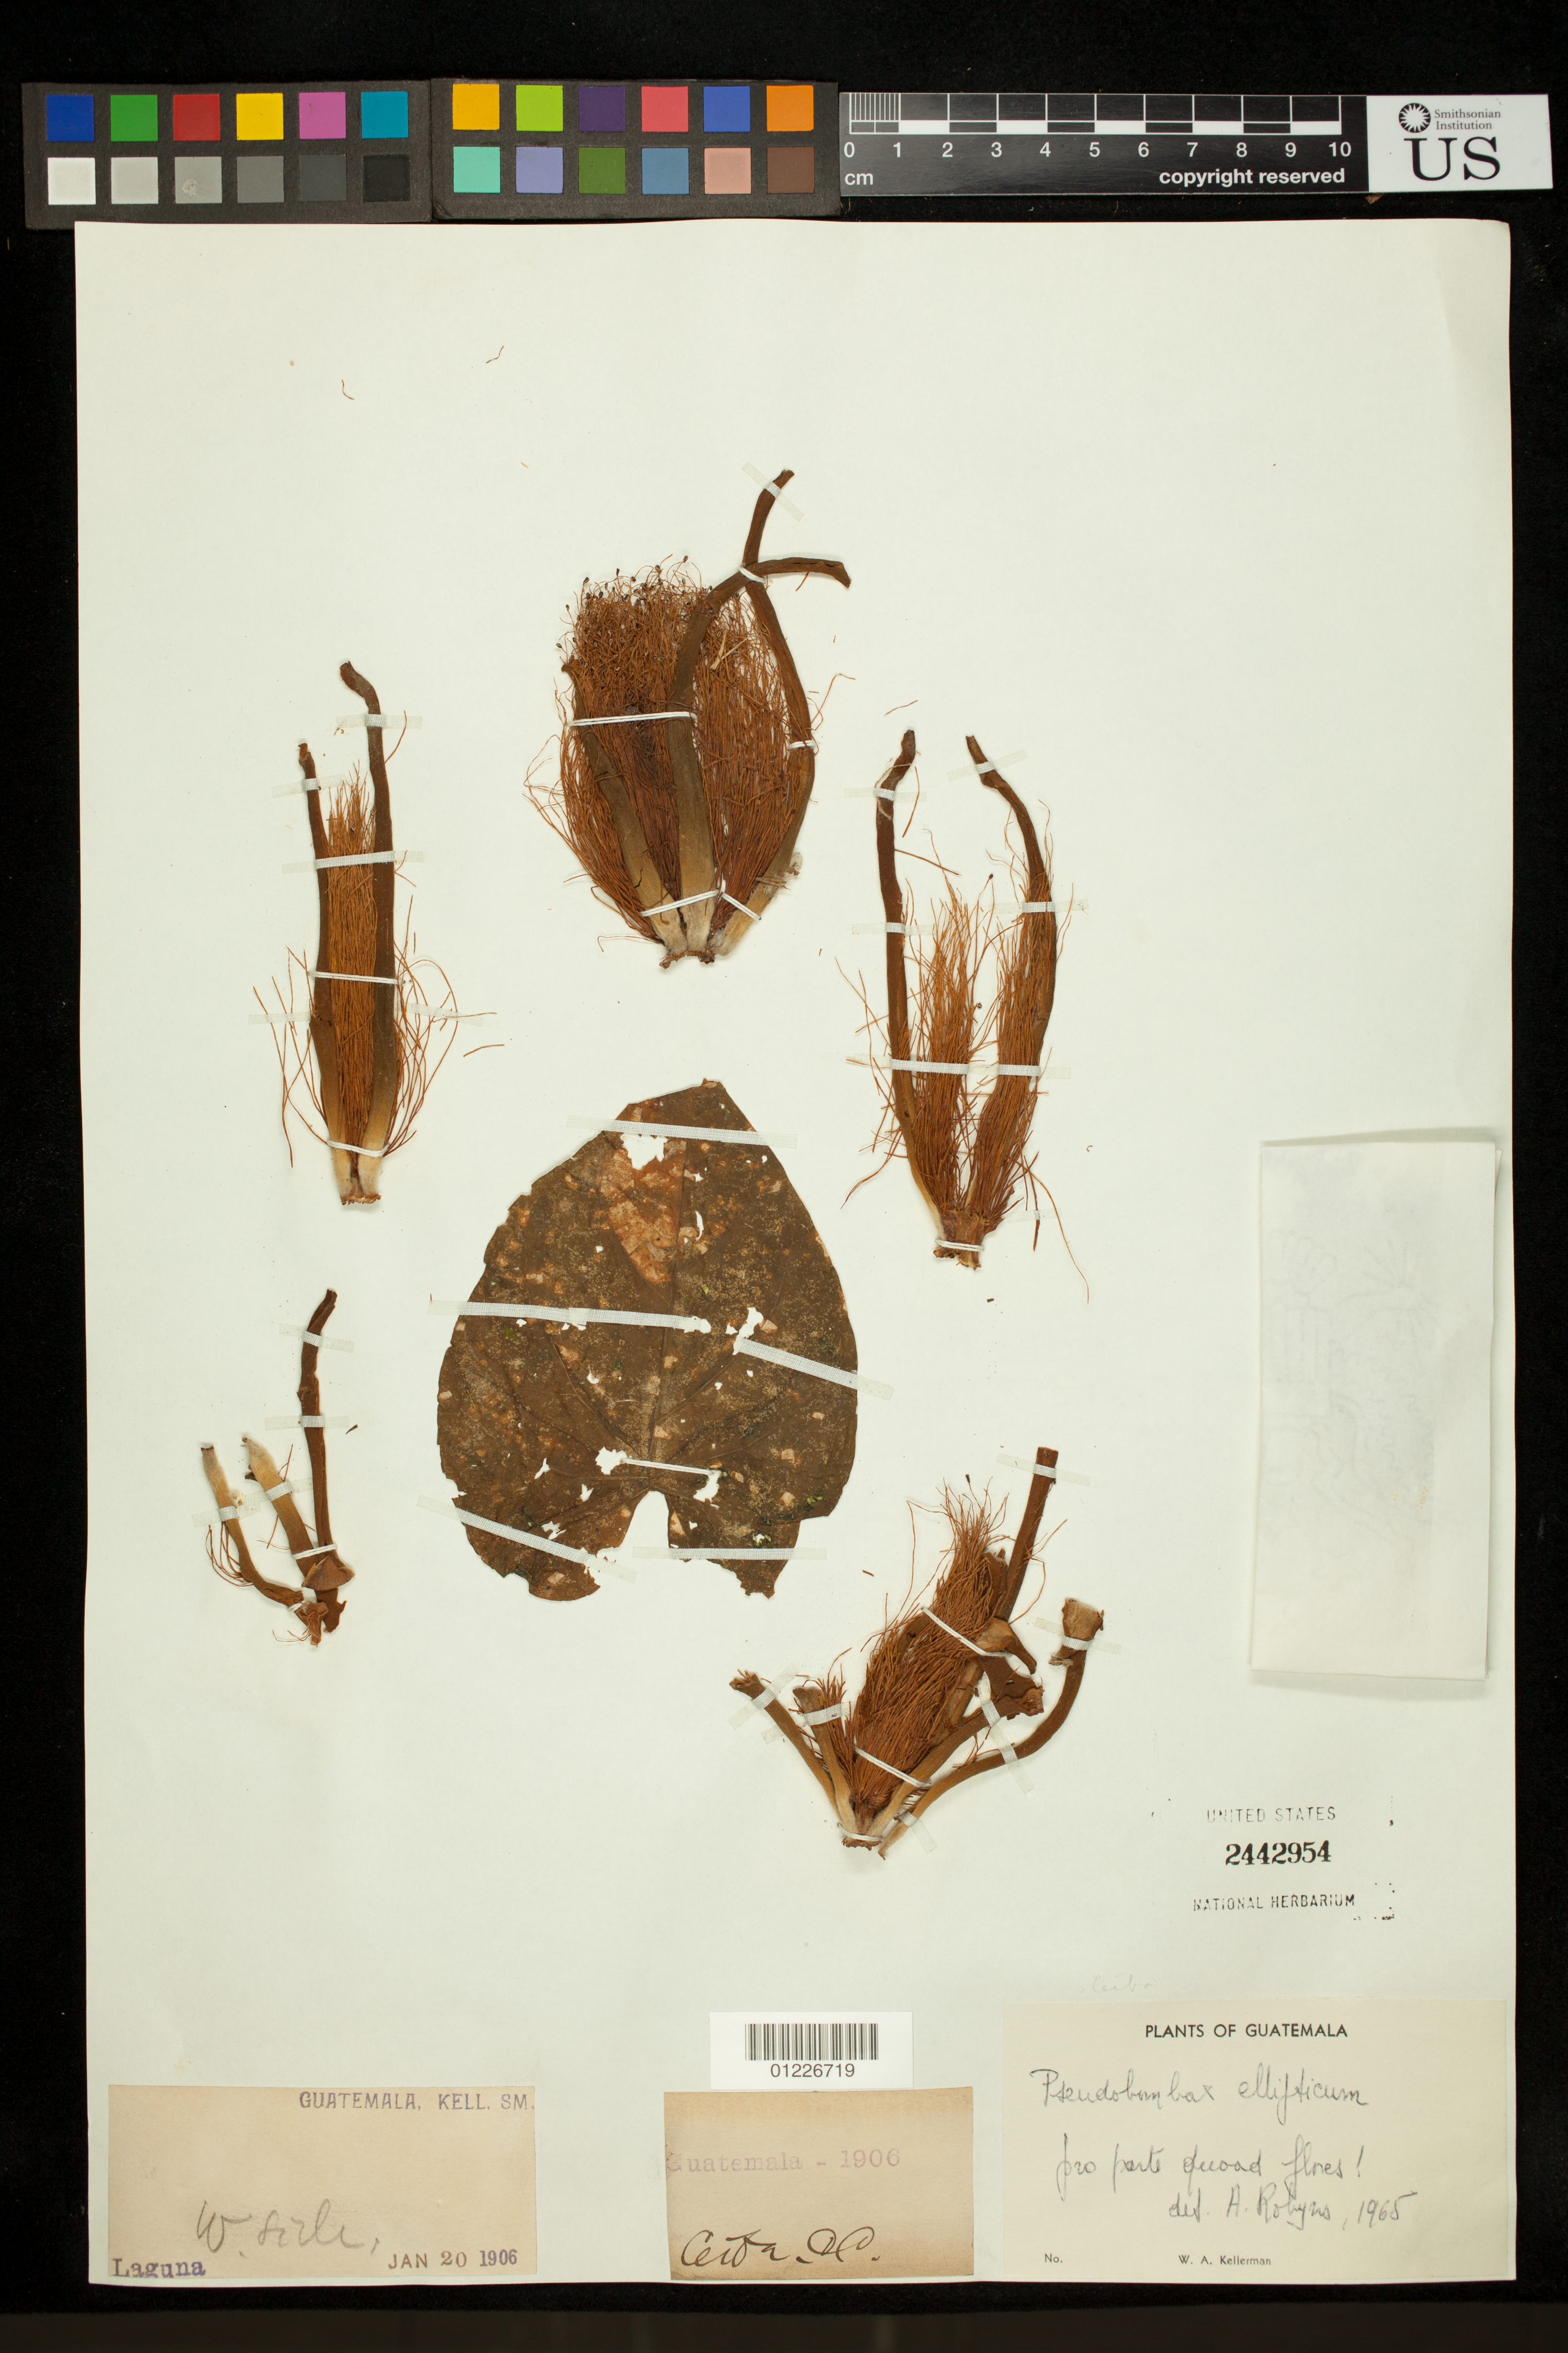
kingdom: Plantae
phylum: Tracheophyta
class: Magnoliopsida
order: Malvales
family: Malvaceae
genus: Pseudobombax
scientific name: Pseudobombax ellipticum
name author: (Kunth) Dugand G.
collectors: W. A. Kellerman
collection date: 1906-01-20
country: Guatemala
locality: Laguna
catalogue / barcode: US 2442954